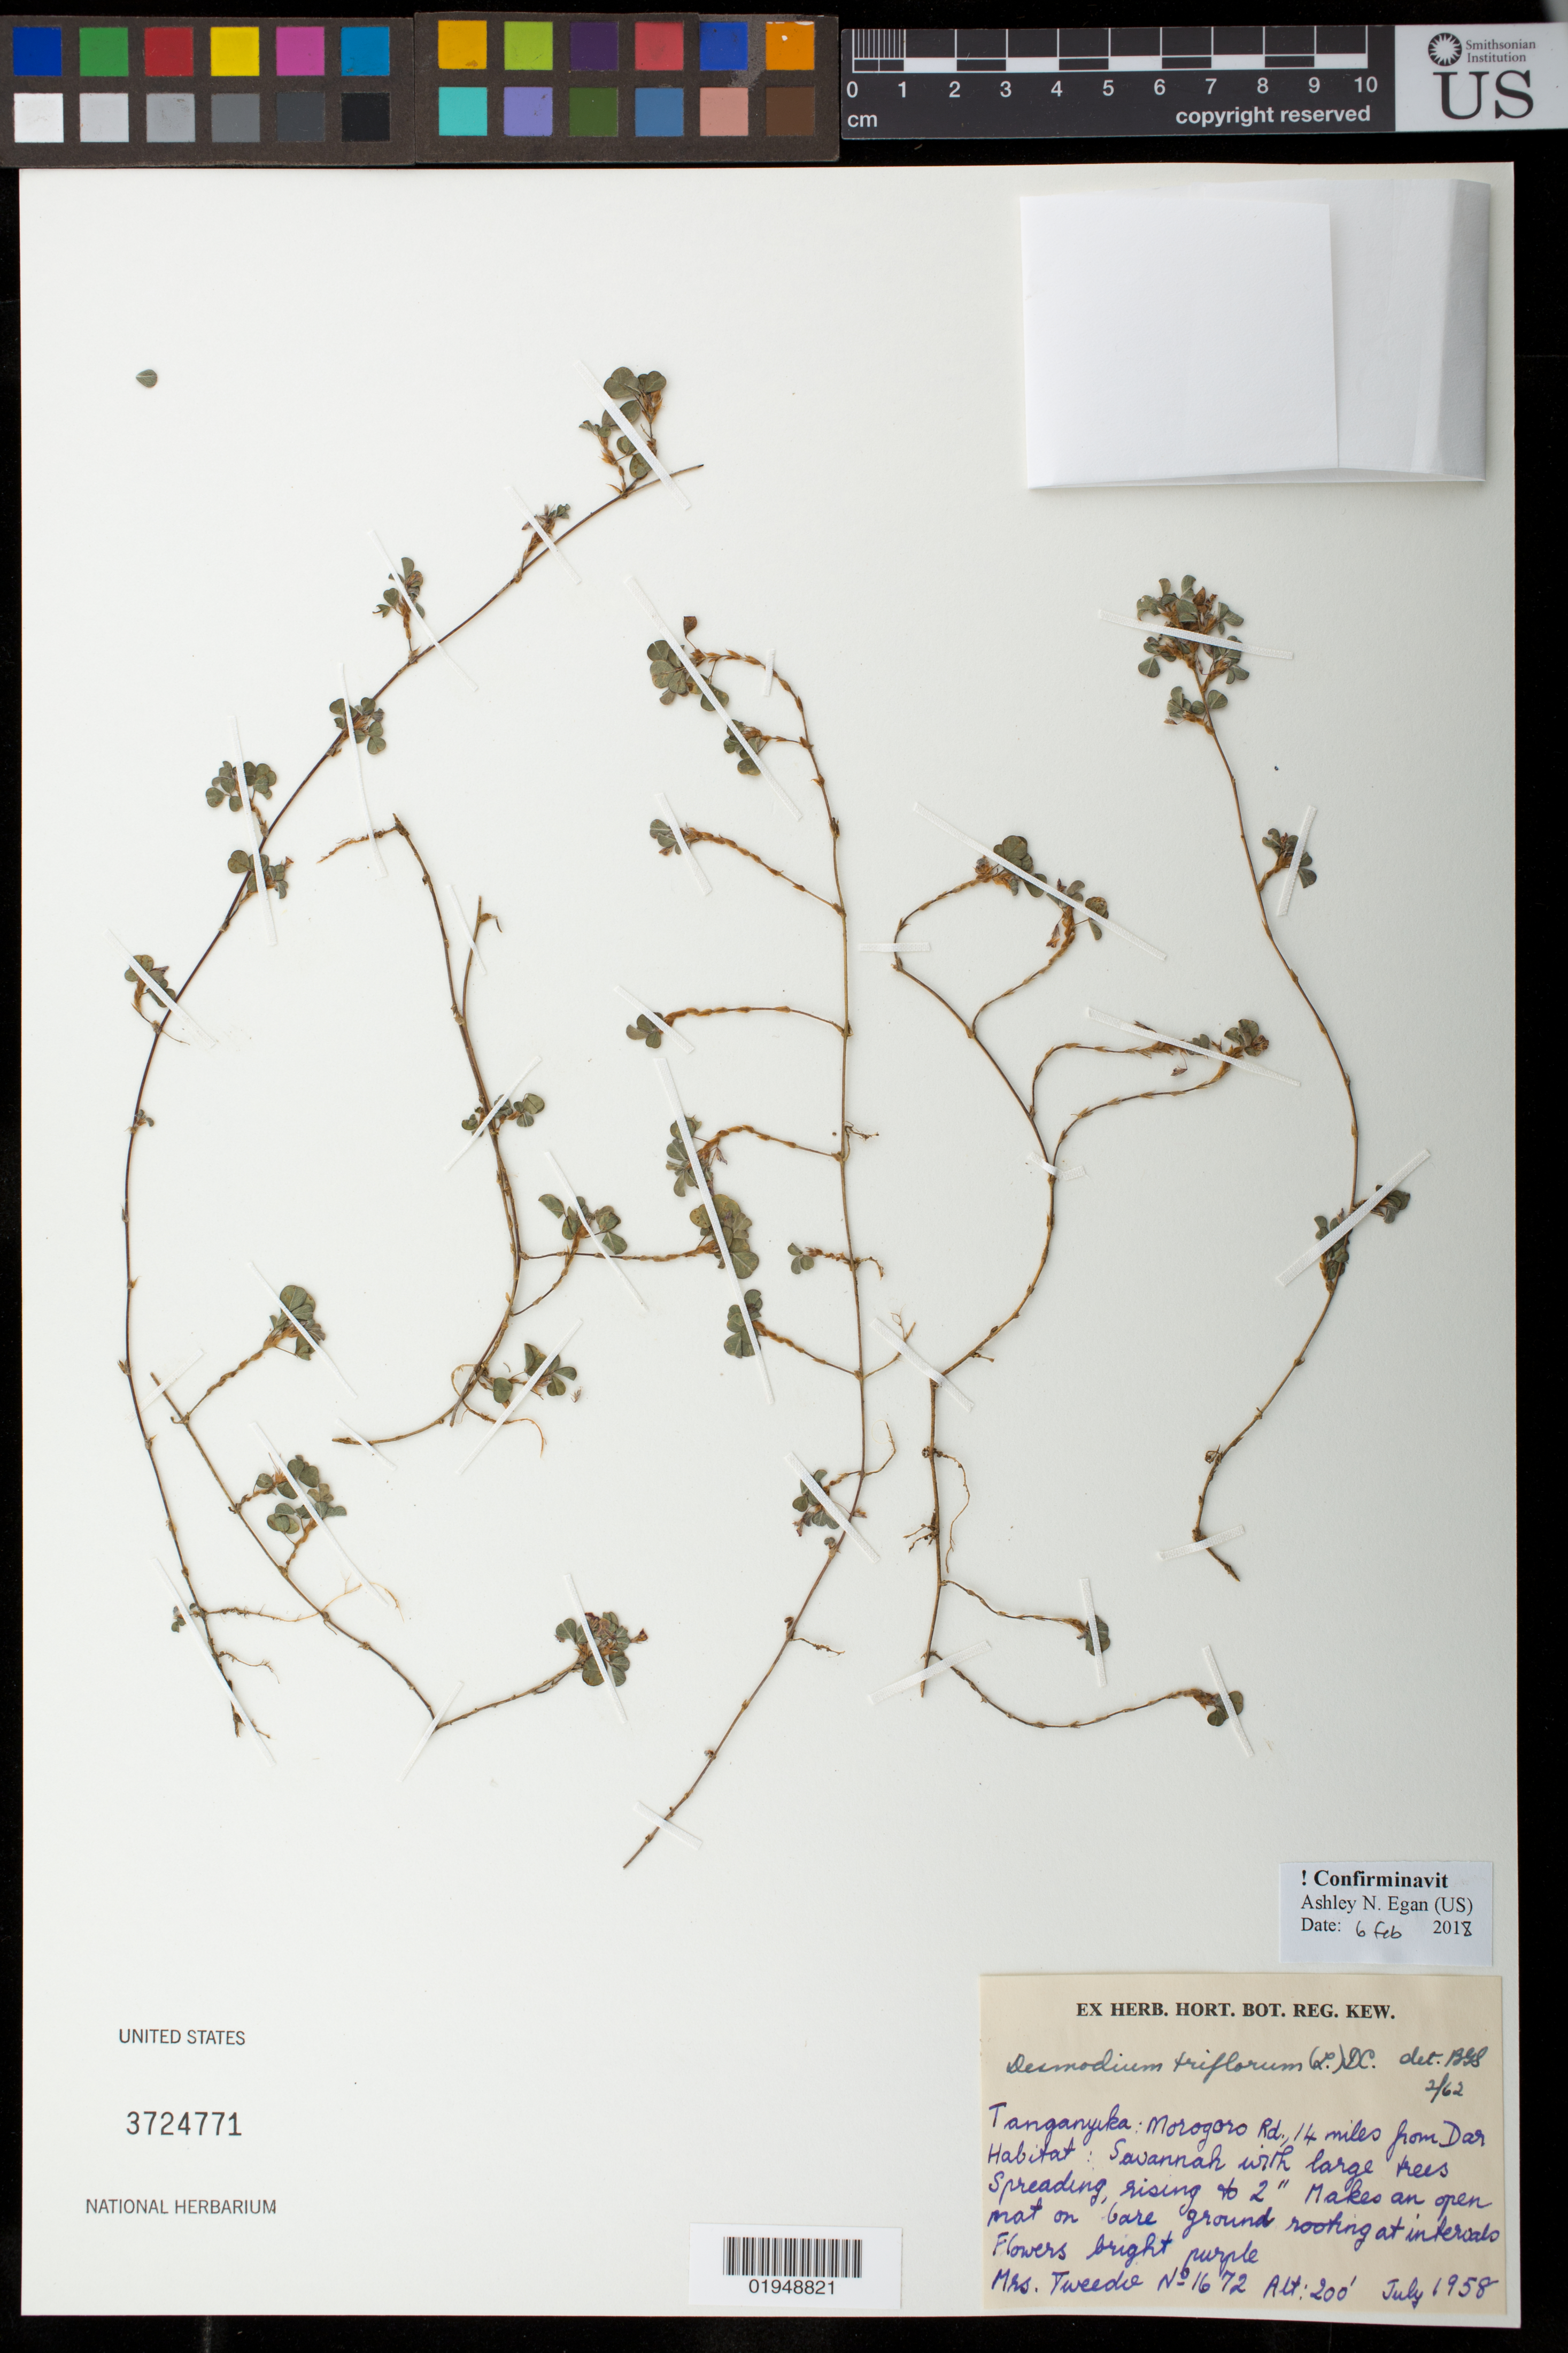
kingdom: Plantae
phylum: Tracheophyta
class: Magnoliopsida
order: Fabales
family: Fabaceae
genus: Grona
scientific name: Grona triflora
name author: (L.) H. Ohashi & K. Ohashi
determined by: Strong, Mark T., (BOT), Smithsonian Institution - National Museum of Natural History (UNITED STATES)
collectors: Tweedie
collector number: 1672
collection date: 1958-07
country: Tanzania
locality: Morogoro Rd., 14 miles from Dar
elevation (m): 61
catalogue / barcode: US 3724771